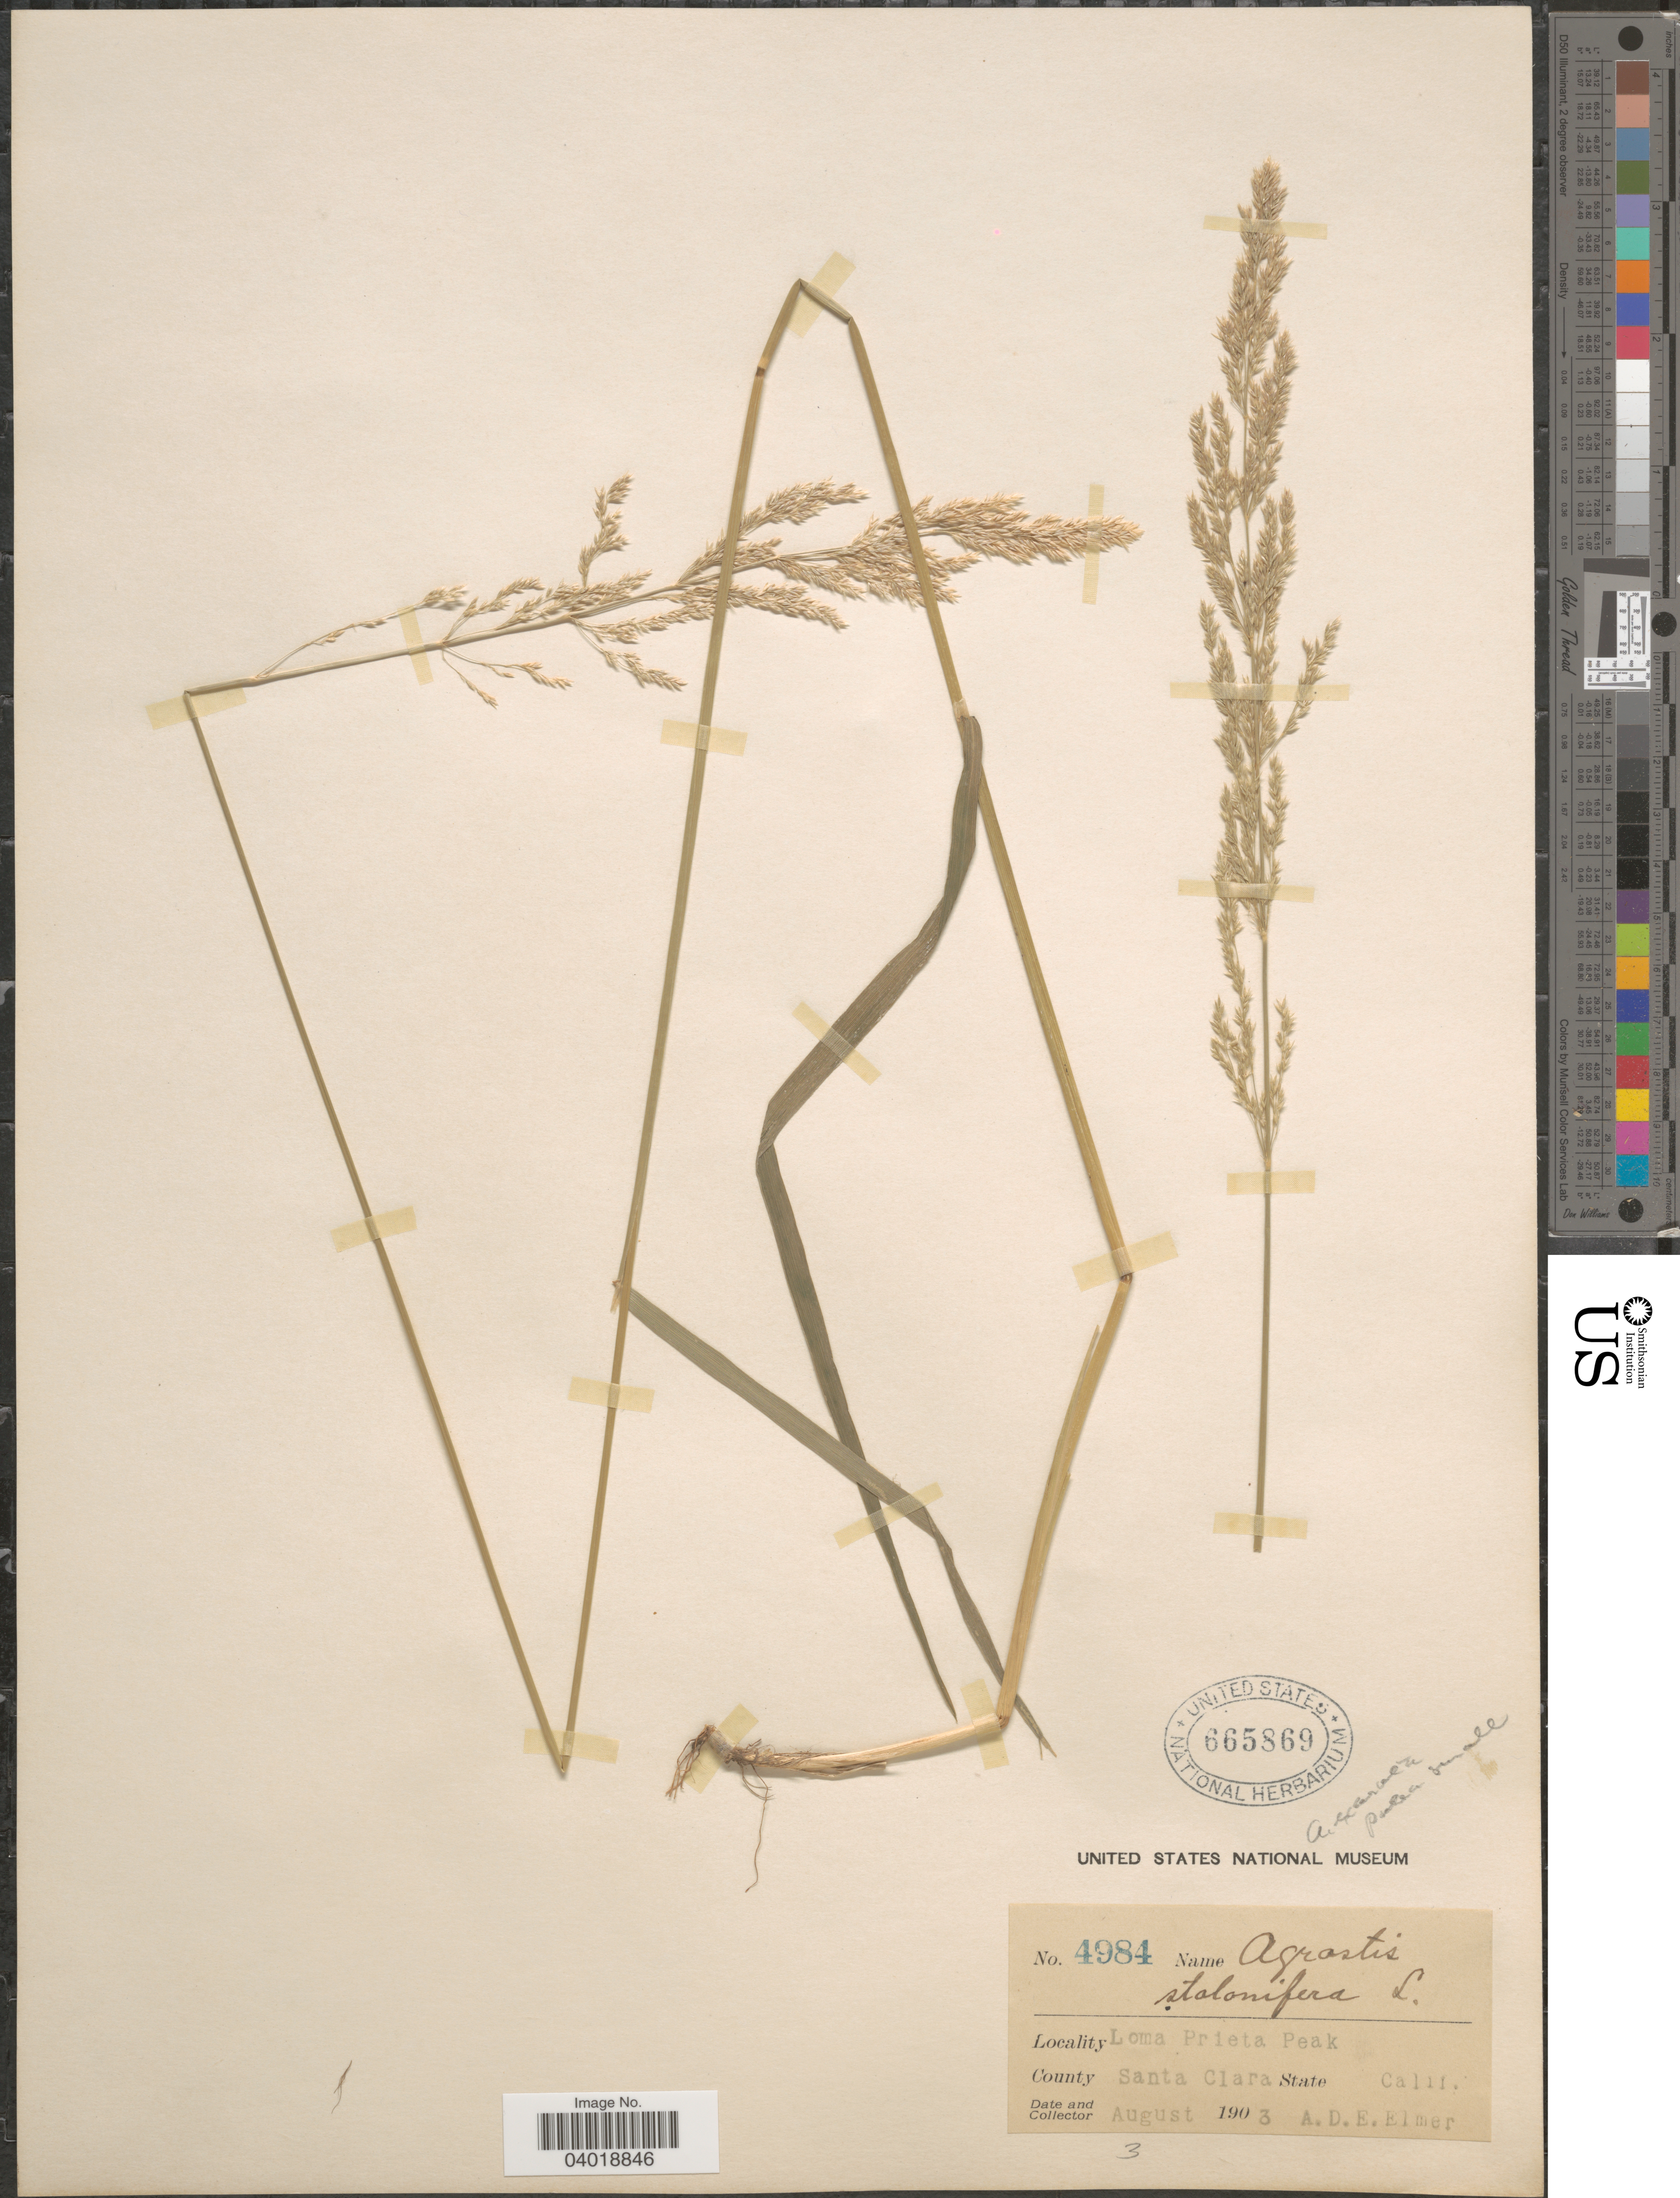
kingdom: Plantae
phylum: Tracheophyta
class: Liliopsida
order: Poales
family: Poaceae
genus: Agrostis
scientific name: Agrostis exarata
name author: Trin.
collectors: A. D. E. Elmer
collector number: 4984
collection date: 1903-08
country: United States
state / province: California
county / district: Santa Clara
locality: Loma Prieta Peak. County Santa Clara.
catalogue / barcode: US 665869